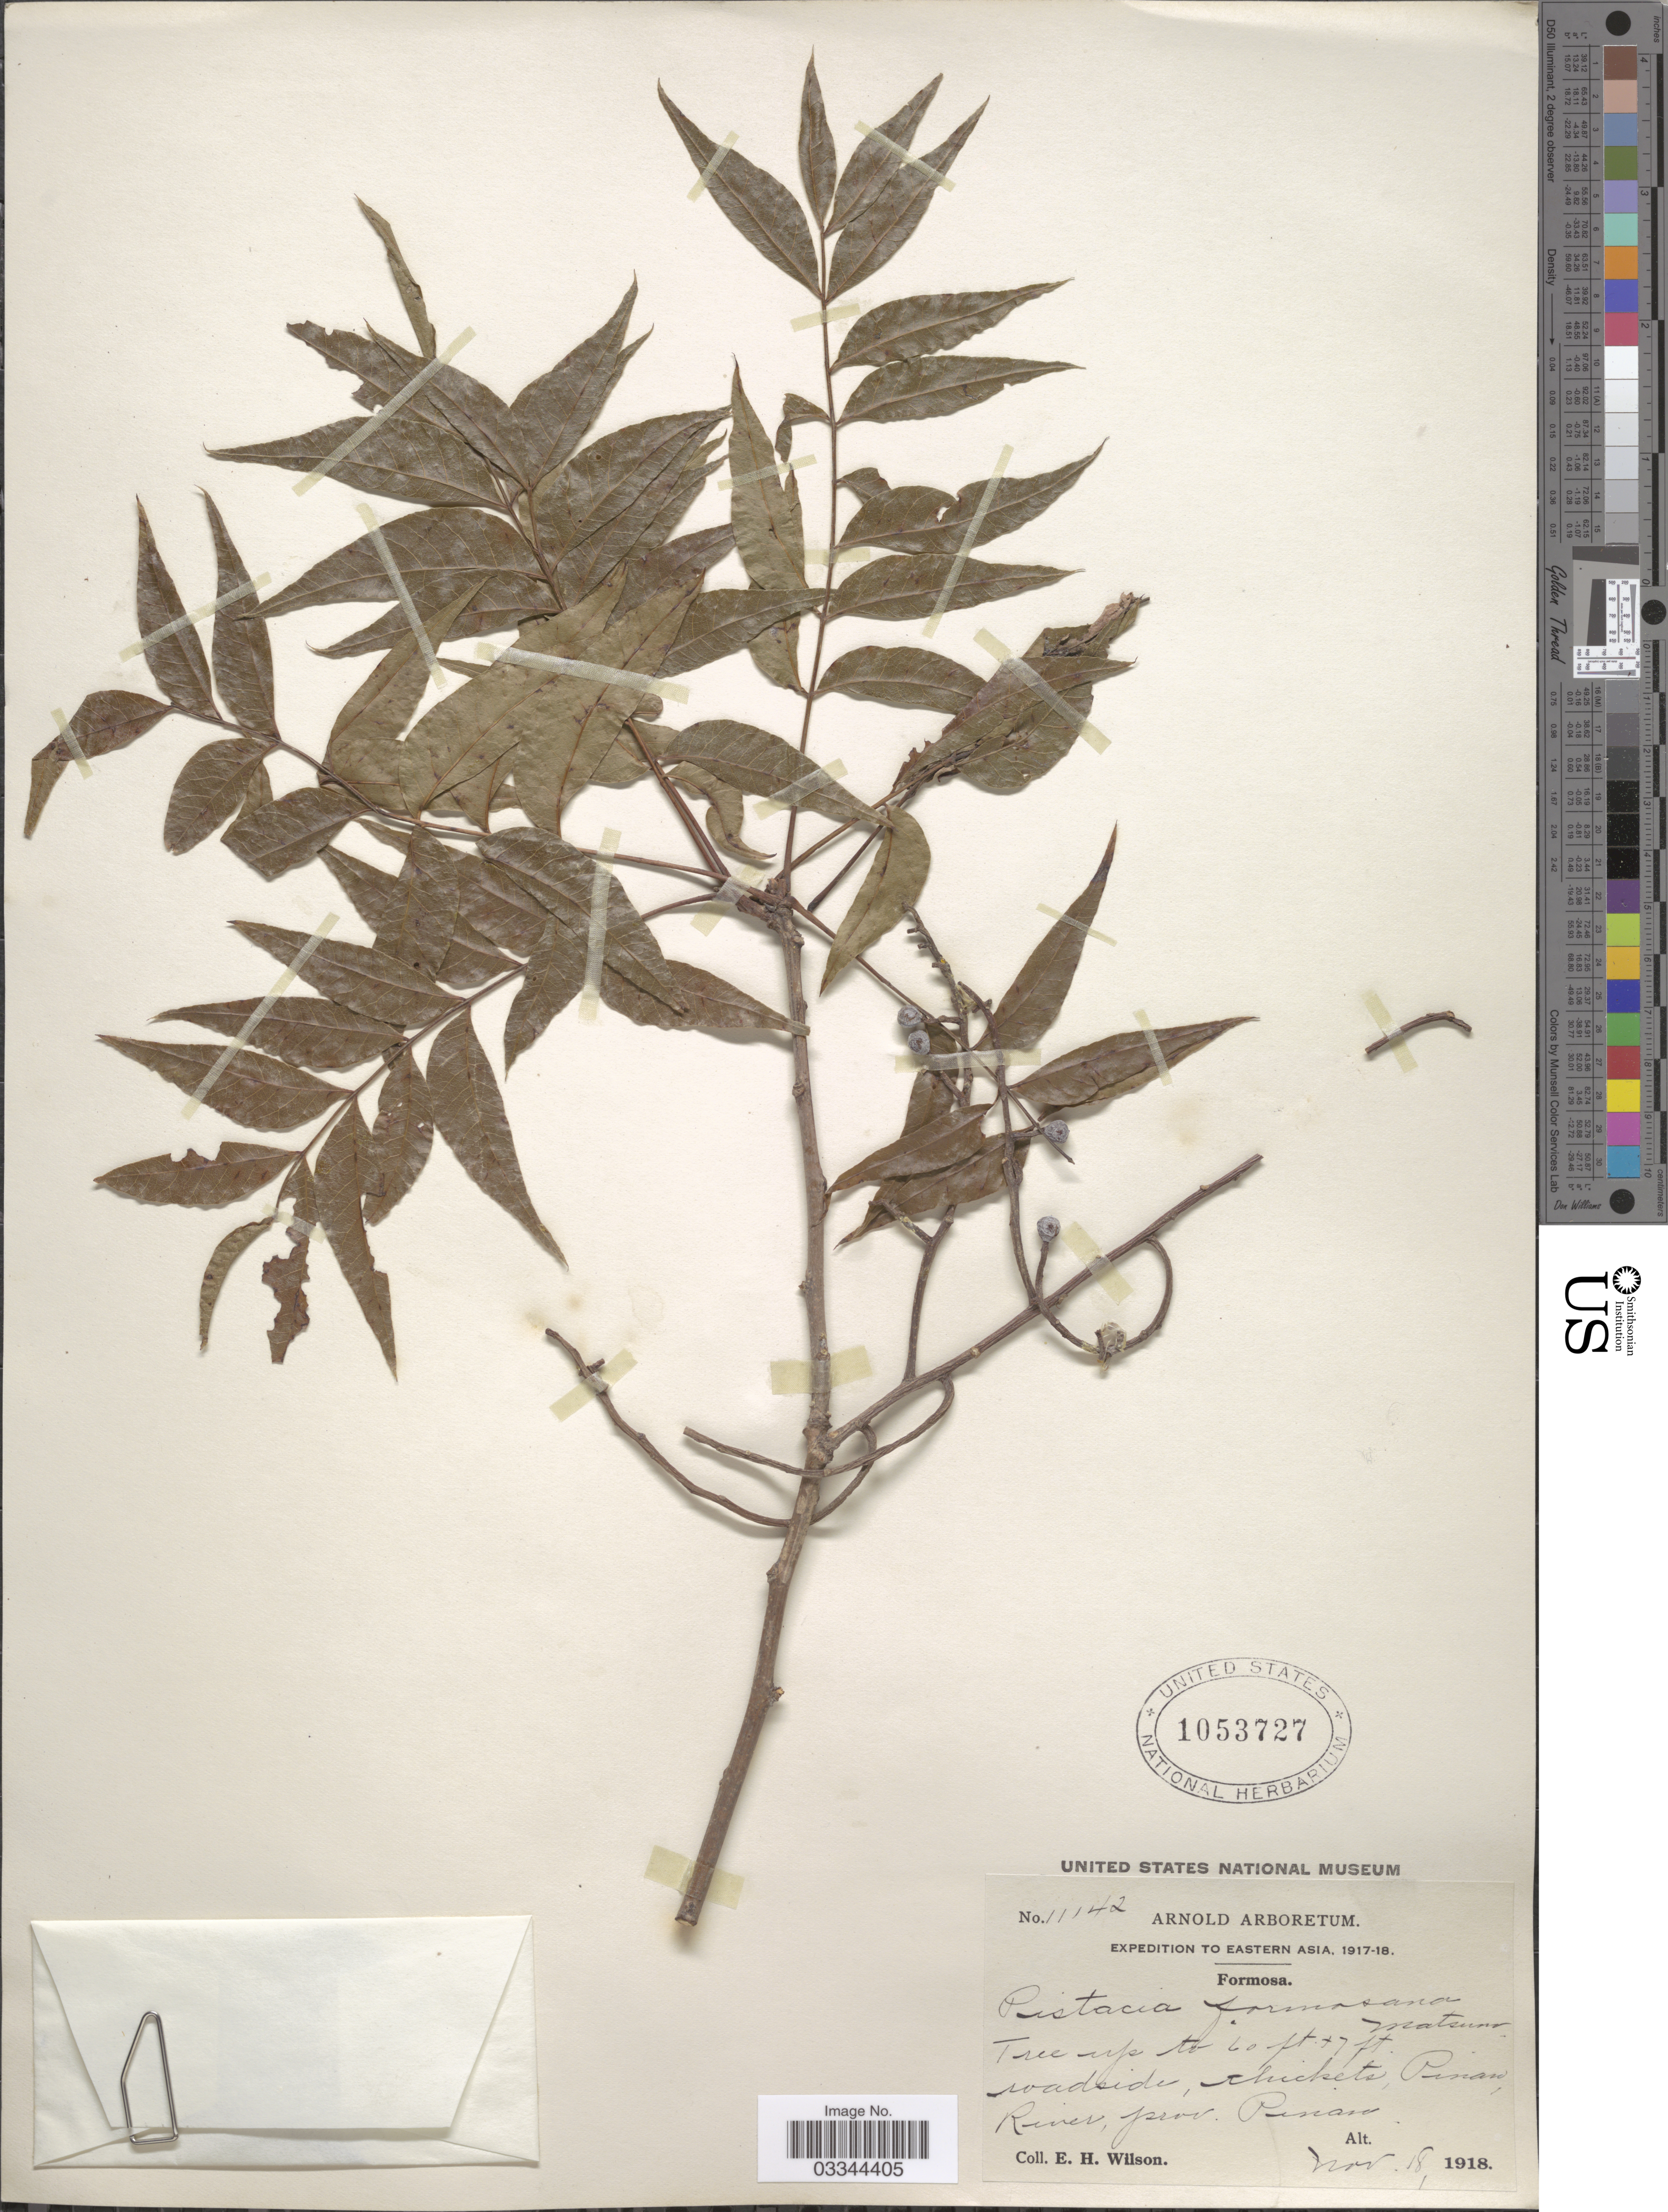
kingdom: Plantae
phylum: Tracheophyta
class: Magnoliopsida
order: Sapindales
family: Anacardiaceae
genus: Pistacia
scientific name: Pistacia formosana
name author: Matsum.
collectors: E. Wilson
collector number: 11142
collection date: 1918-11-18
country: Taiwan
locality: Eastern Asia. Formosa. Pinan River, prov. Pinan.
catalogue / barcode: US 1053727